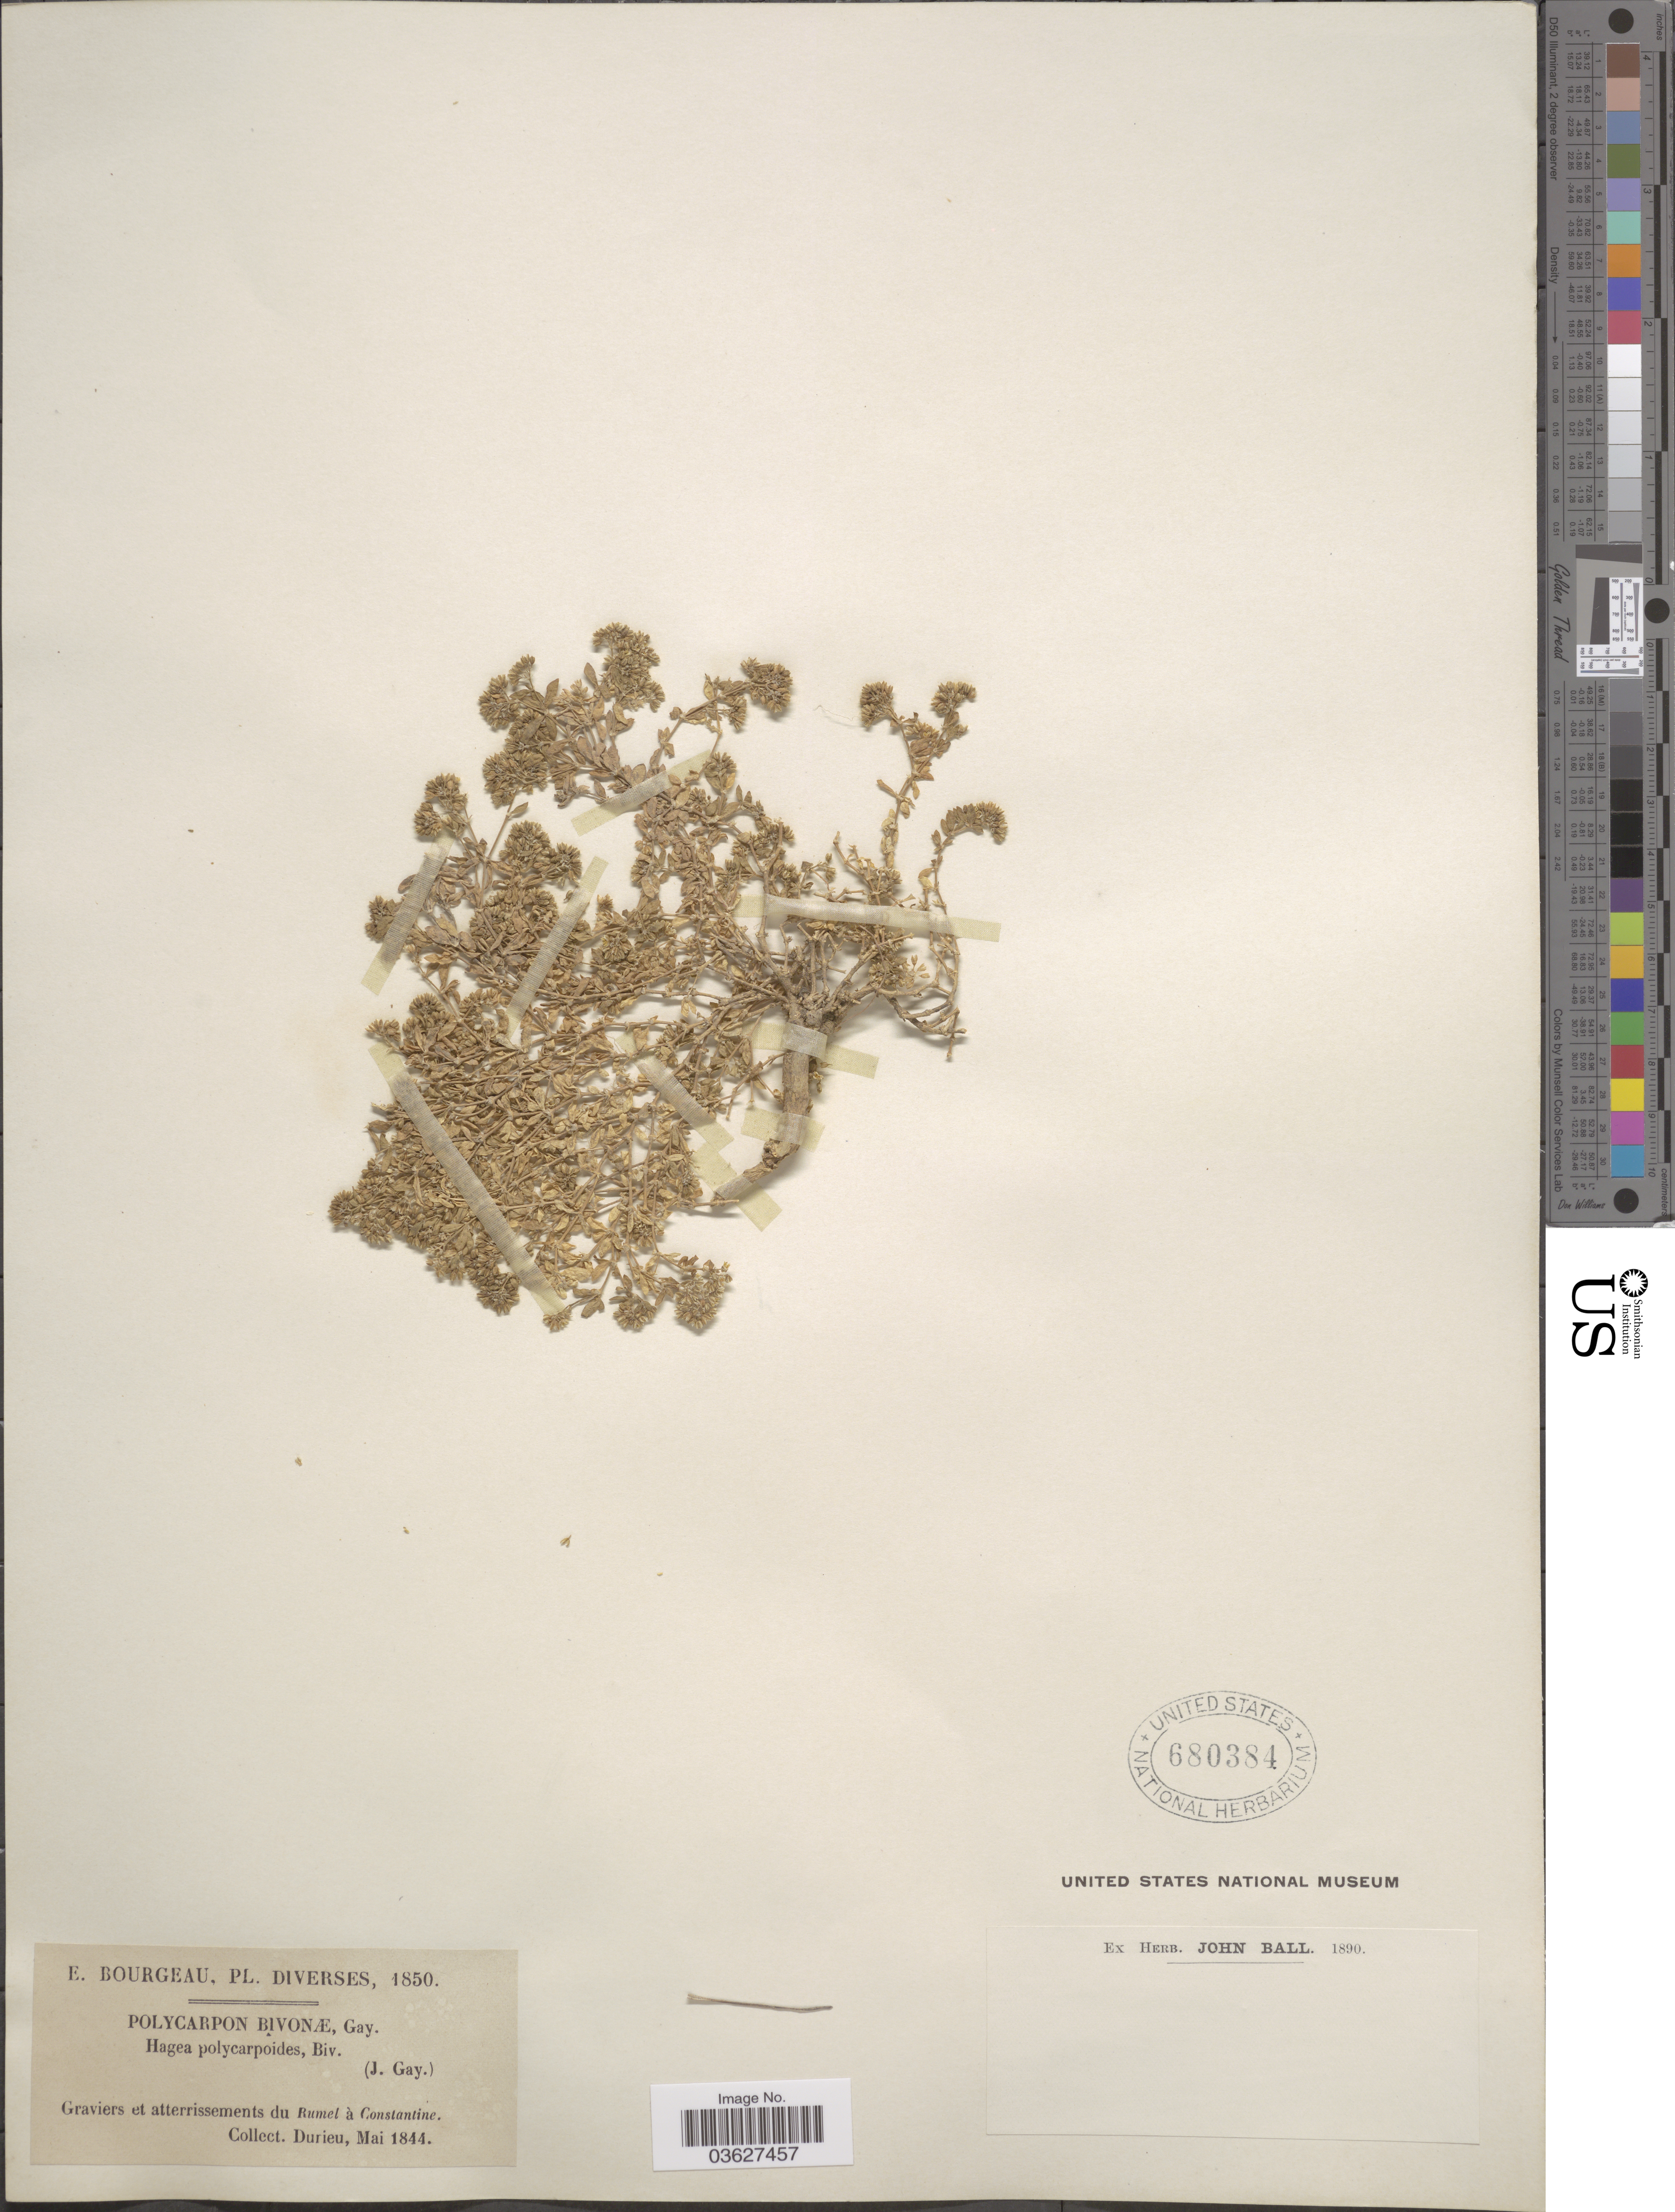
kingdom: Plantae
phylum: Tracheophyta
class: Magnoliopsida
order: Caryophyllales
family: Caryophyllaceae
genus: Polycarpon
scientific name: Polycarpon bivonae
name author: J. Gay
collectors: Durieu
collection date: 1844-05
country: Algeria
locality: Diverses [unsure placement]. Graviers et atterrissements du Rumel à Constantine.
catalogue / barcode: US 680384